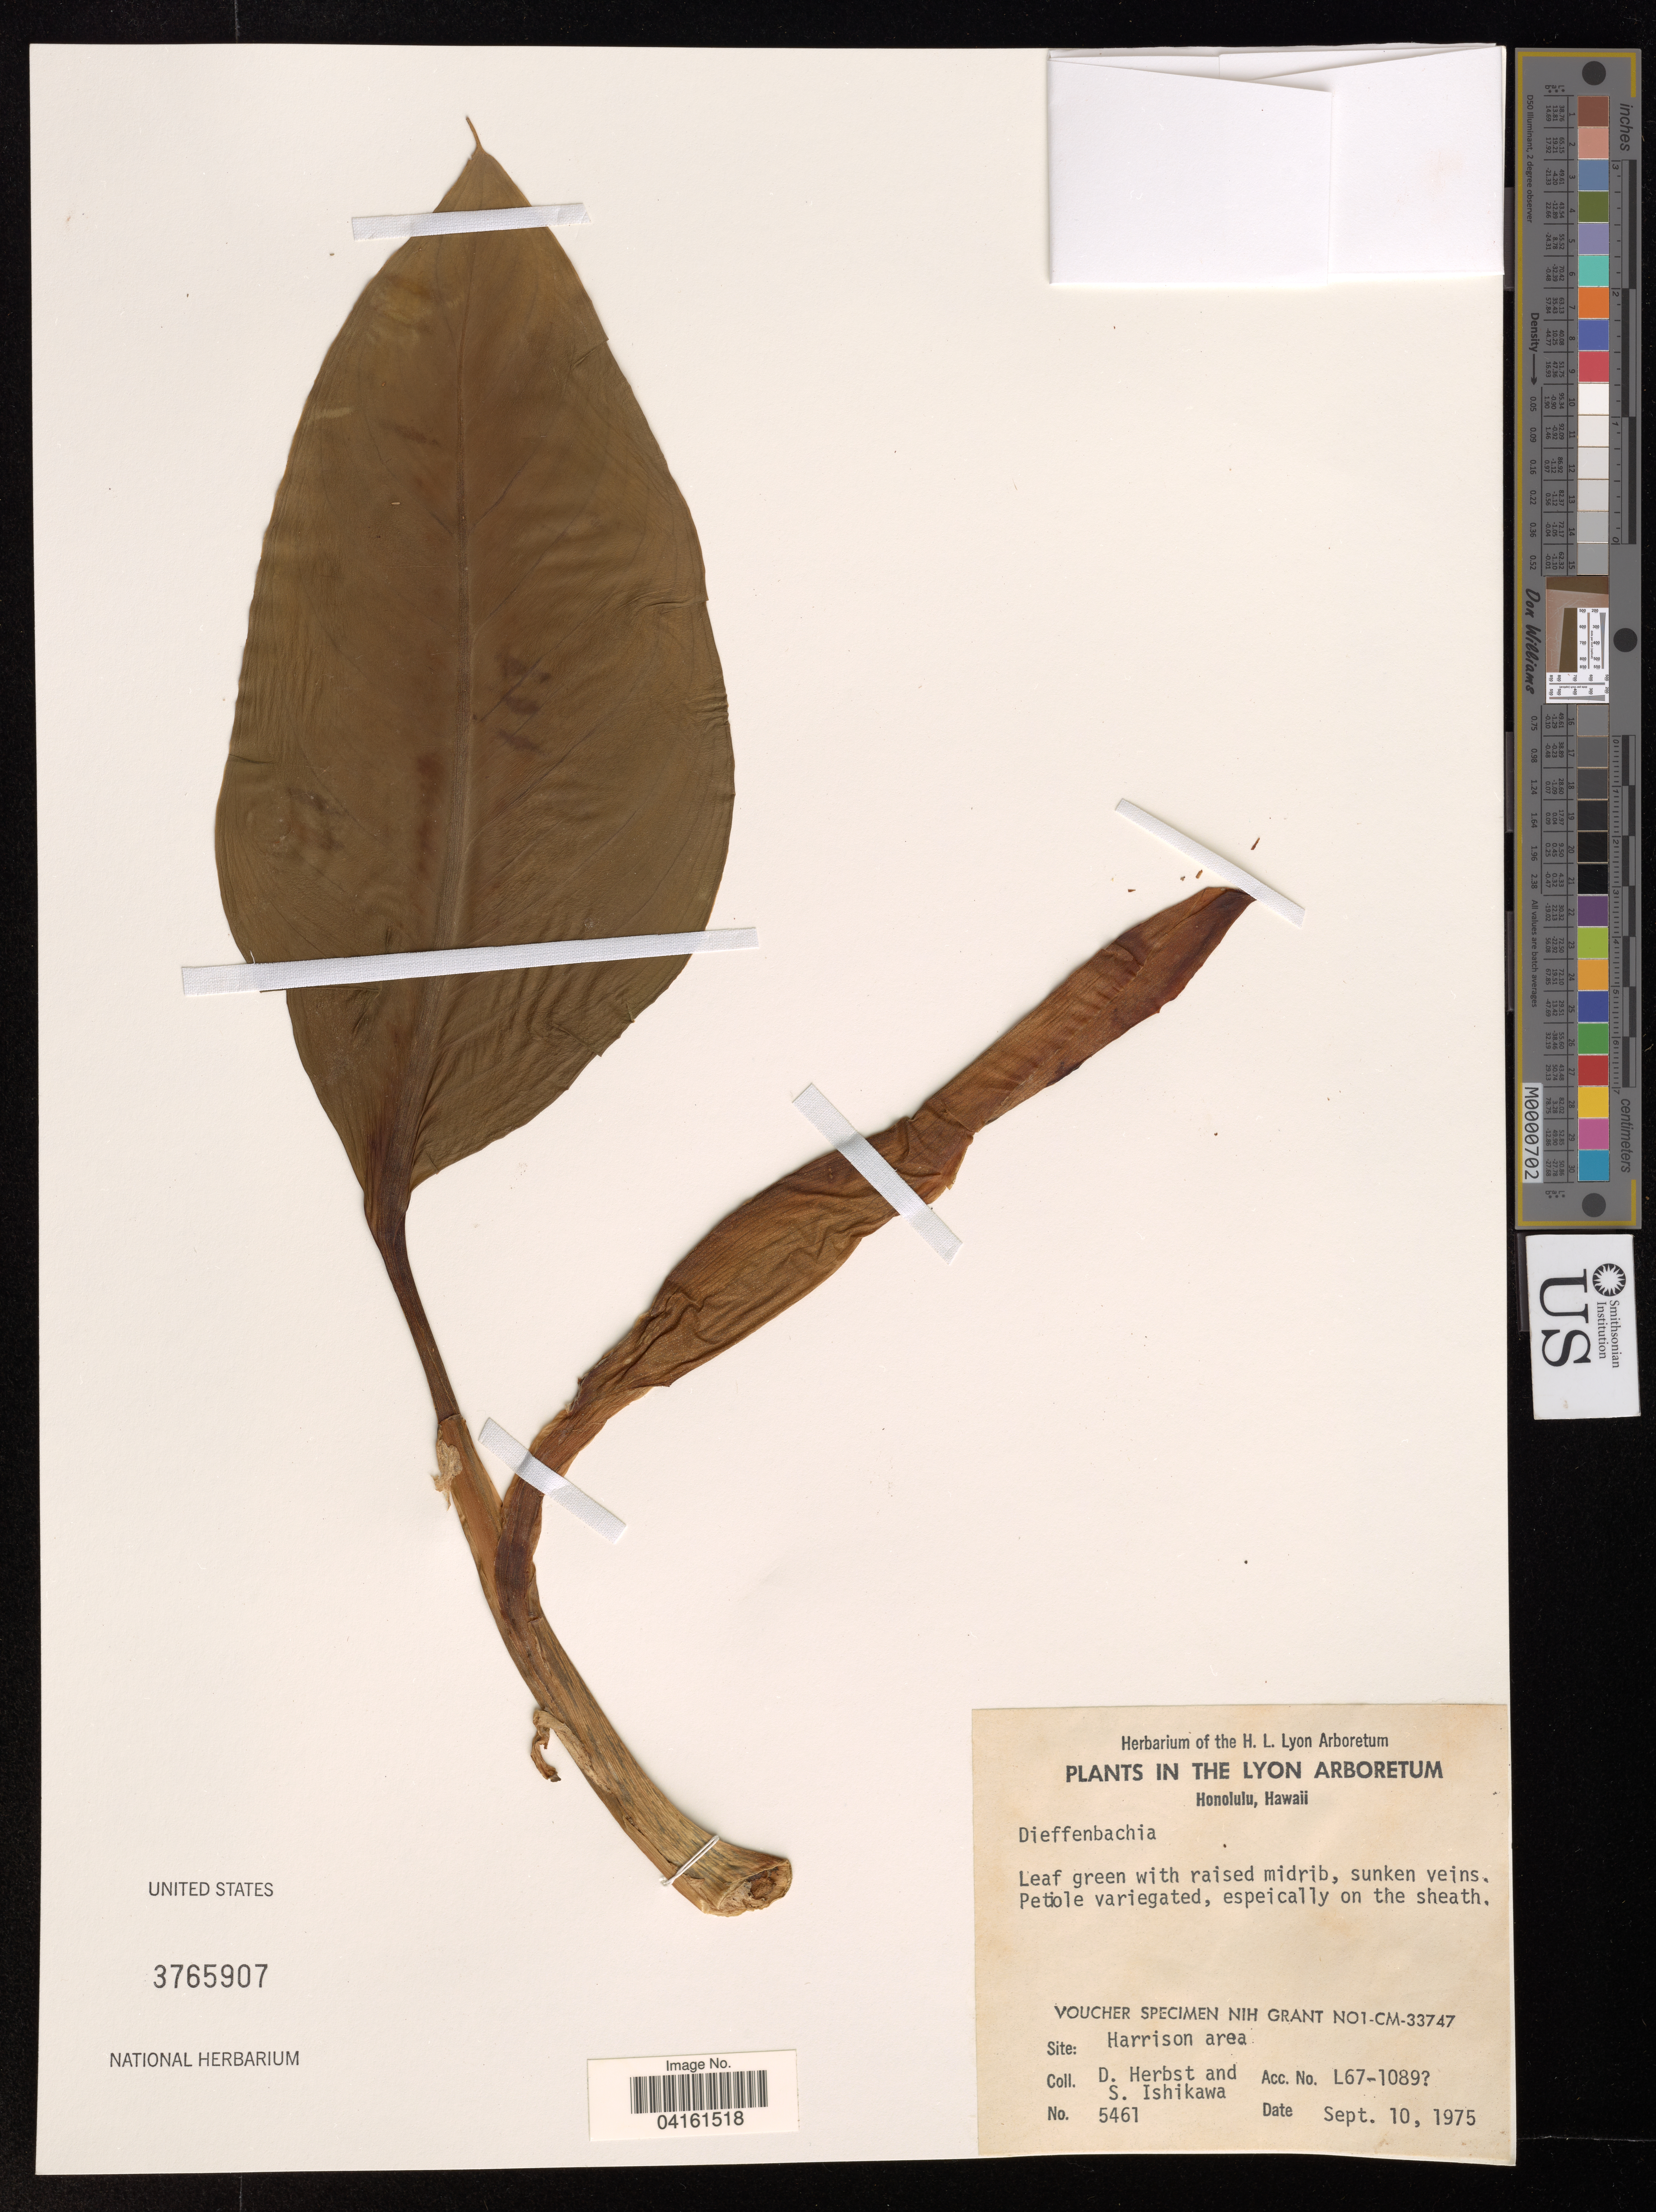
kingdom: Plantae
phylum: Tracheophyta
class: Liliopsida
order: Alismatales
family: Araceae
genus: Dieffenbachia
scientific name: Dieffenbachia sp.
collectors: D. Herbst & S. Ishikawa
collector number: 5461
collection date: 1975-09-10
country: United States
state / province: Hawaii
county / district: Honolulu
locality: The Lyon Arboretum. Honolulu. Site: Harrison area.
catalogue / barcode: US 3765907